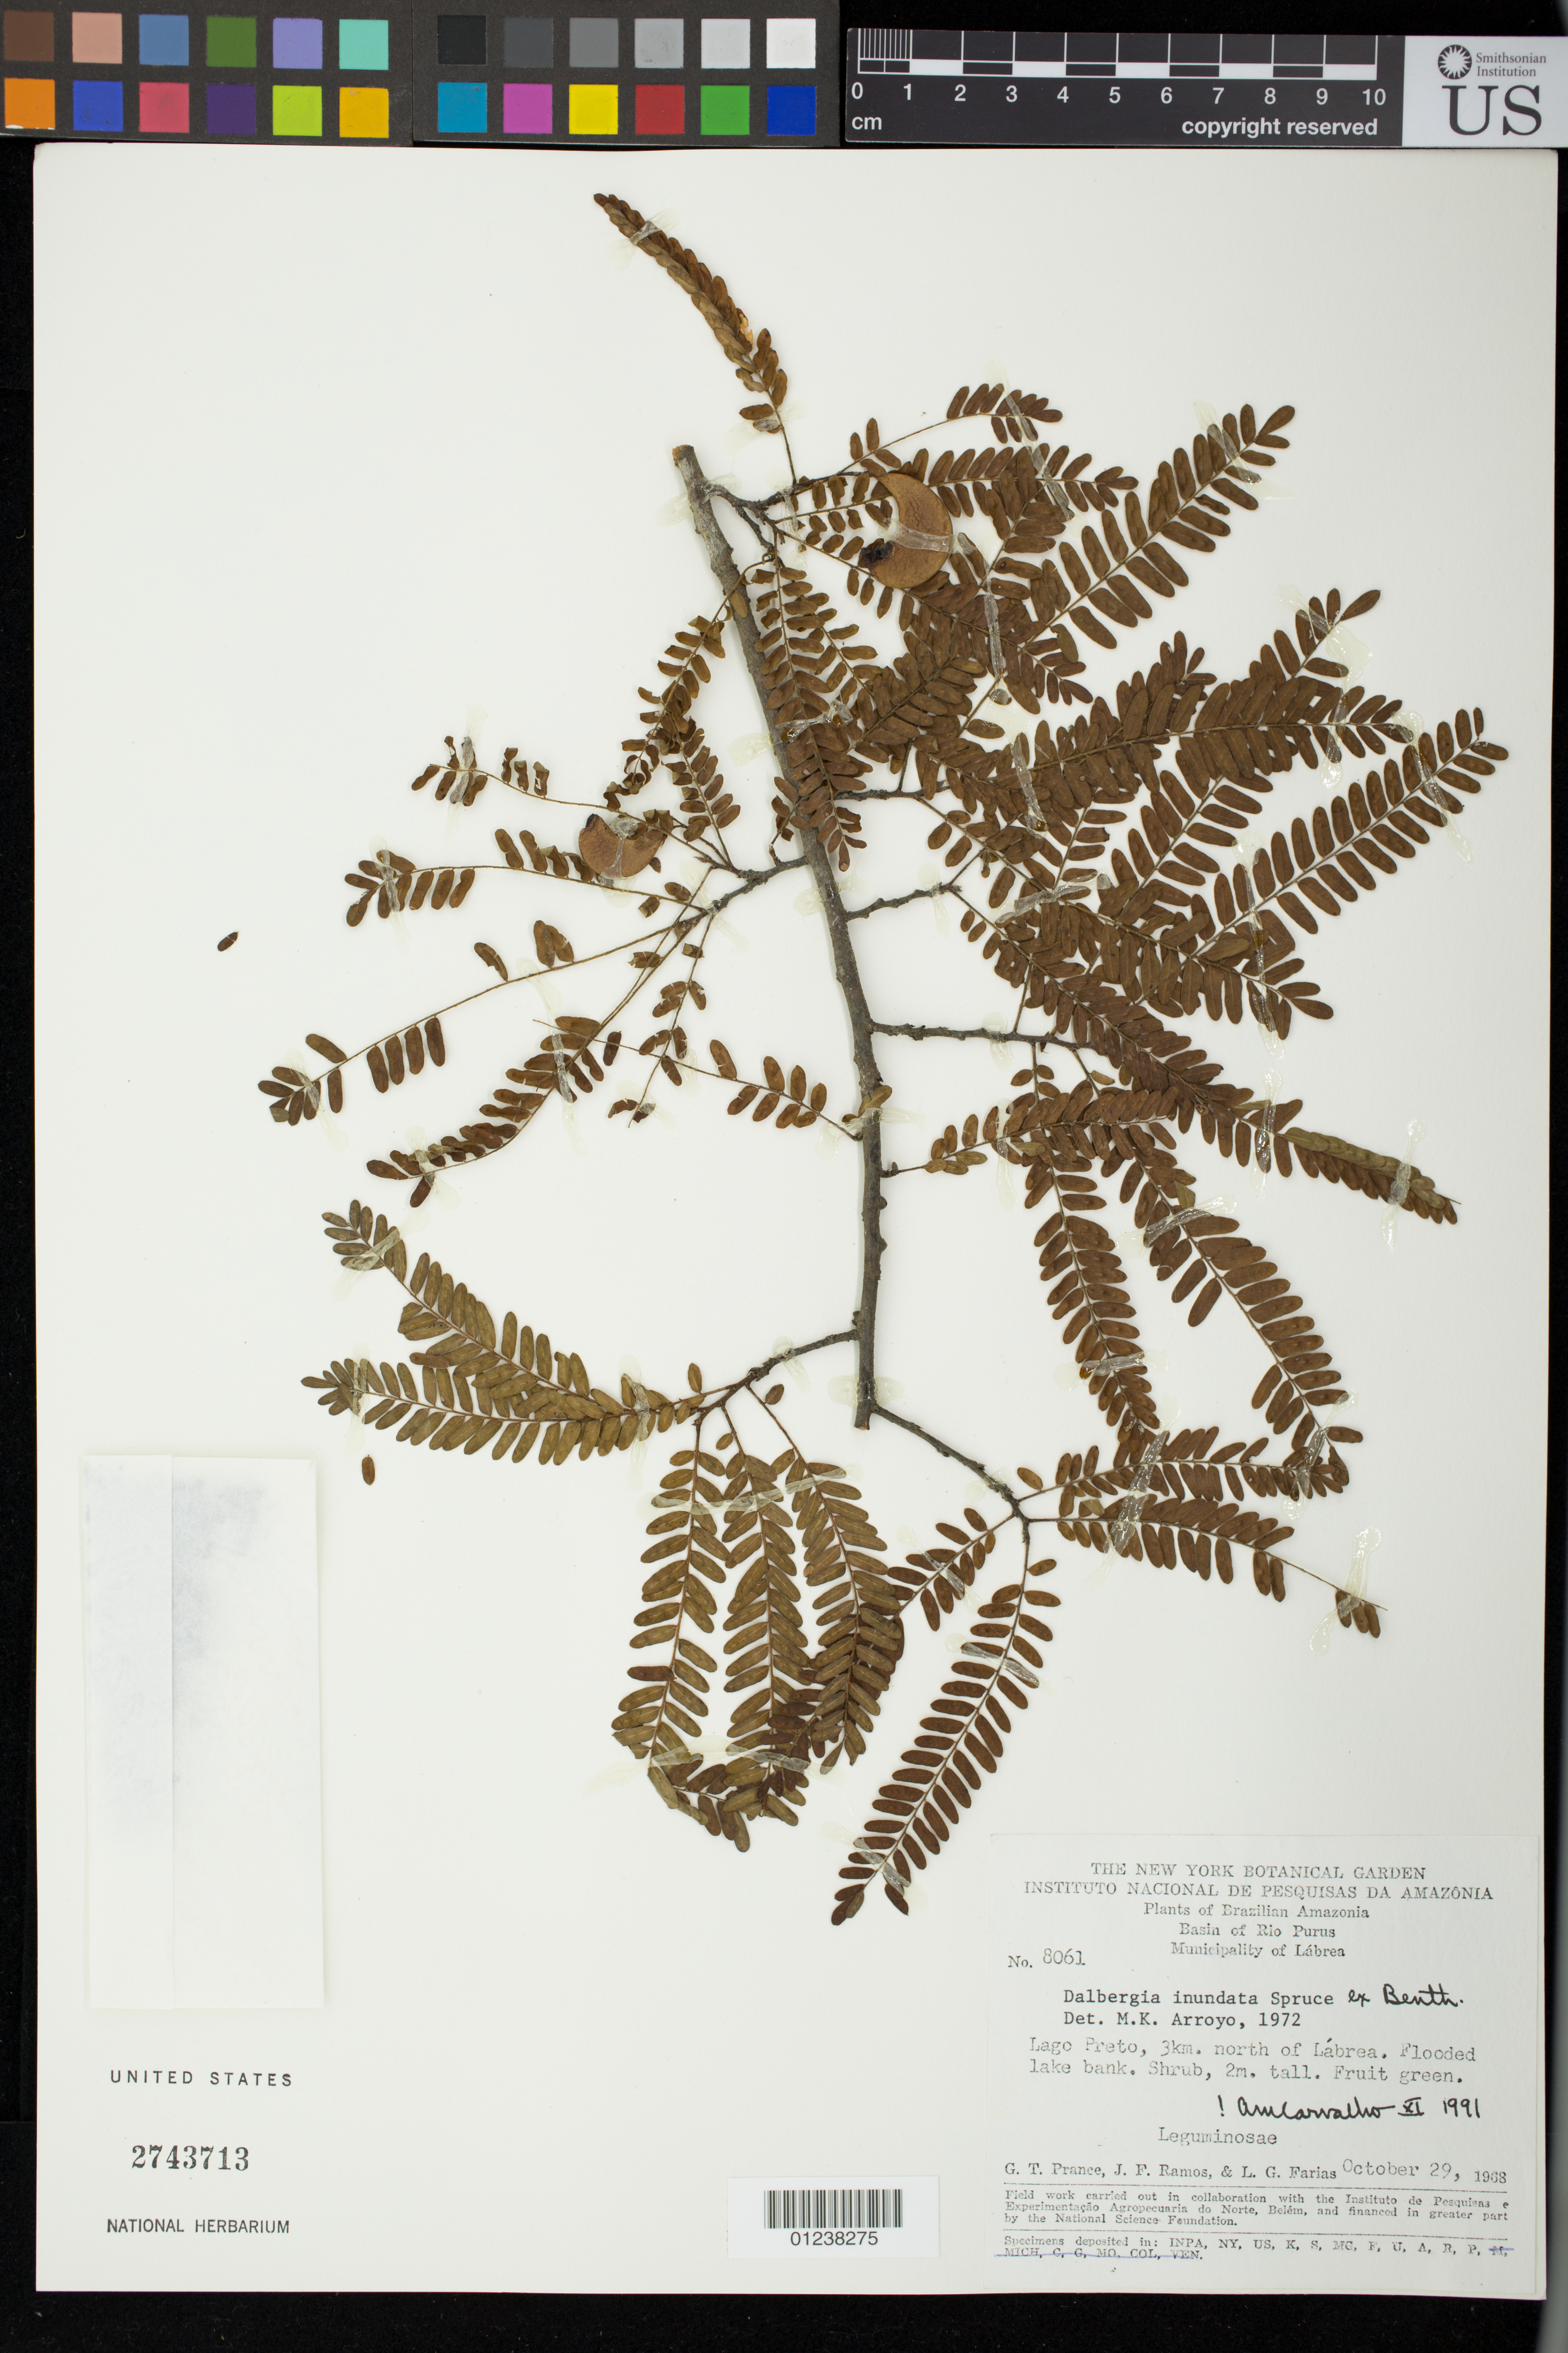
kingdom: Plantae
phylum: Tracheophyta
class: Magnoliopsida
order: Fabales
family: Fabaceae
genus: Dalbergia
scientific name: Dalbergia inundata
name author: Benth.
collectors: G. T. Prance, J. F. Ramos & L. G. Farias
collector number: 8061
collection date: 1968-10-29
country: Brazil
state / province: Amazonas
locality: Lago Preto, 3km. north of Labrea, Basin of Rio Purus.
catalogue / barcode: US 2743713